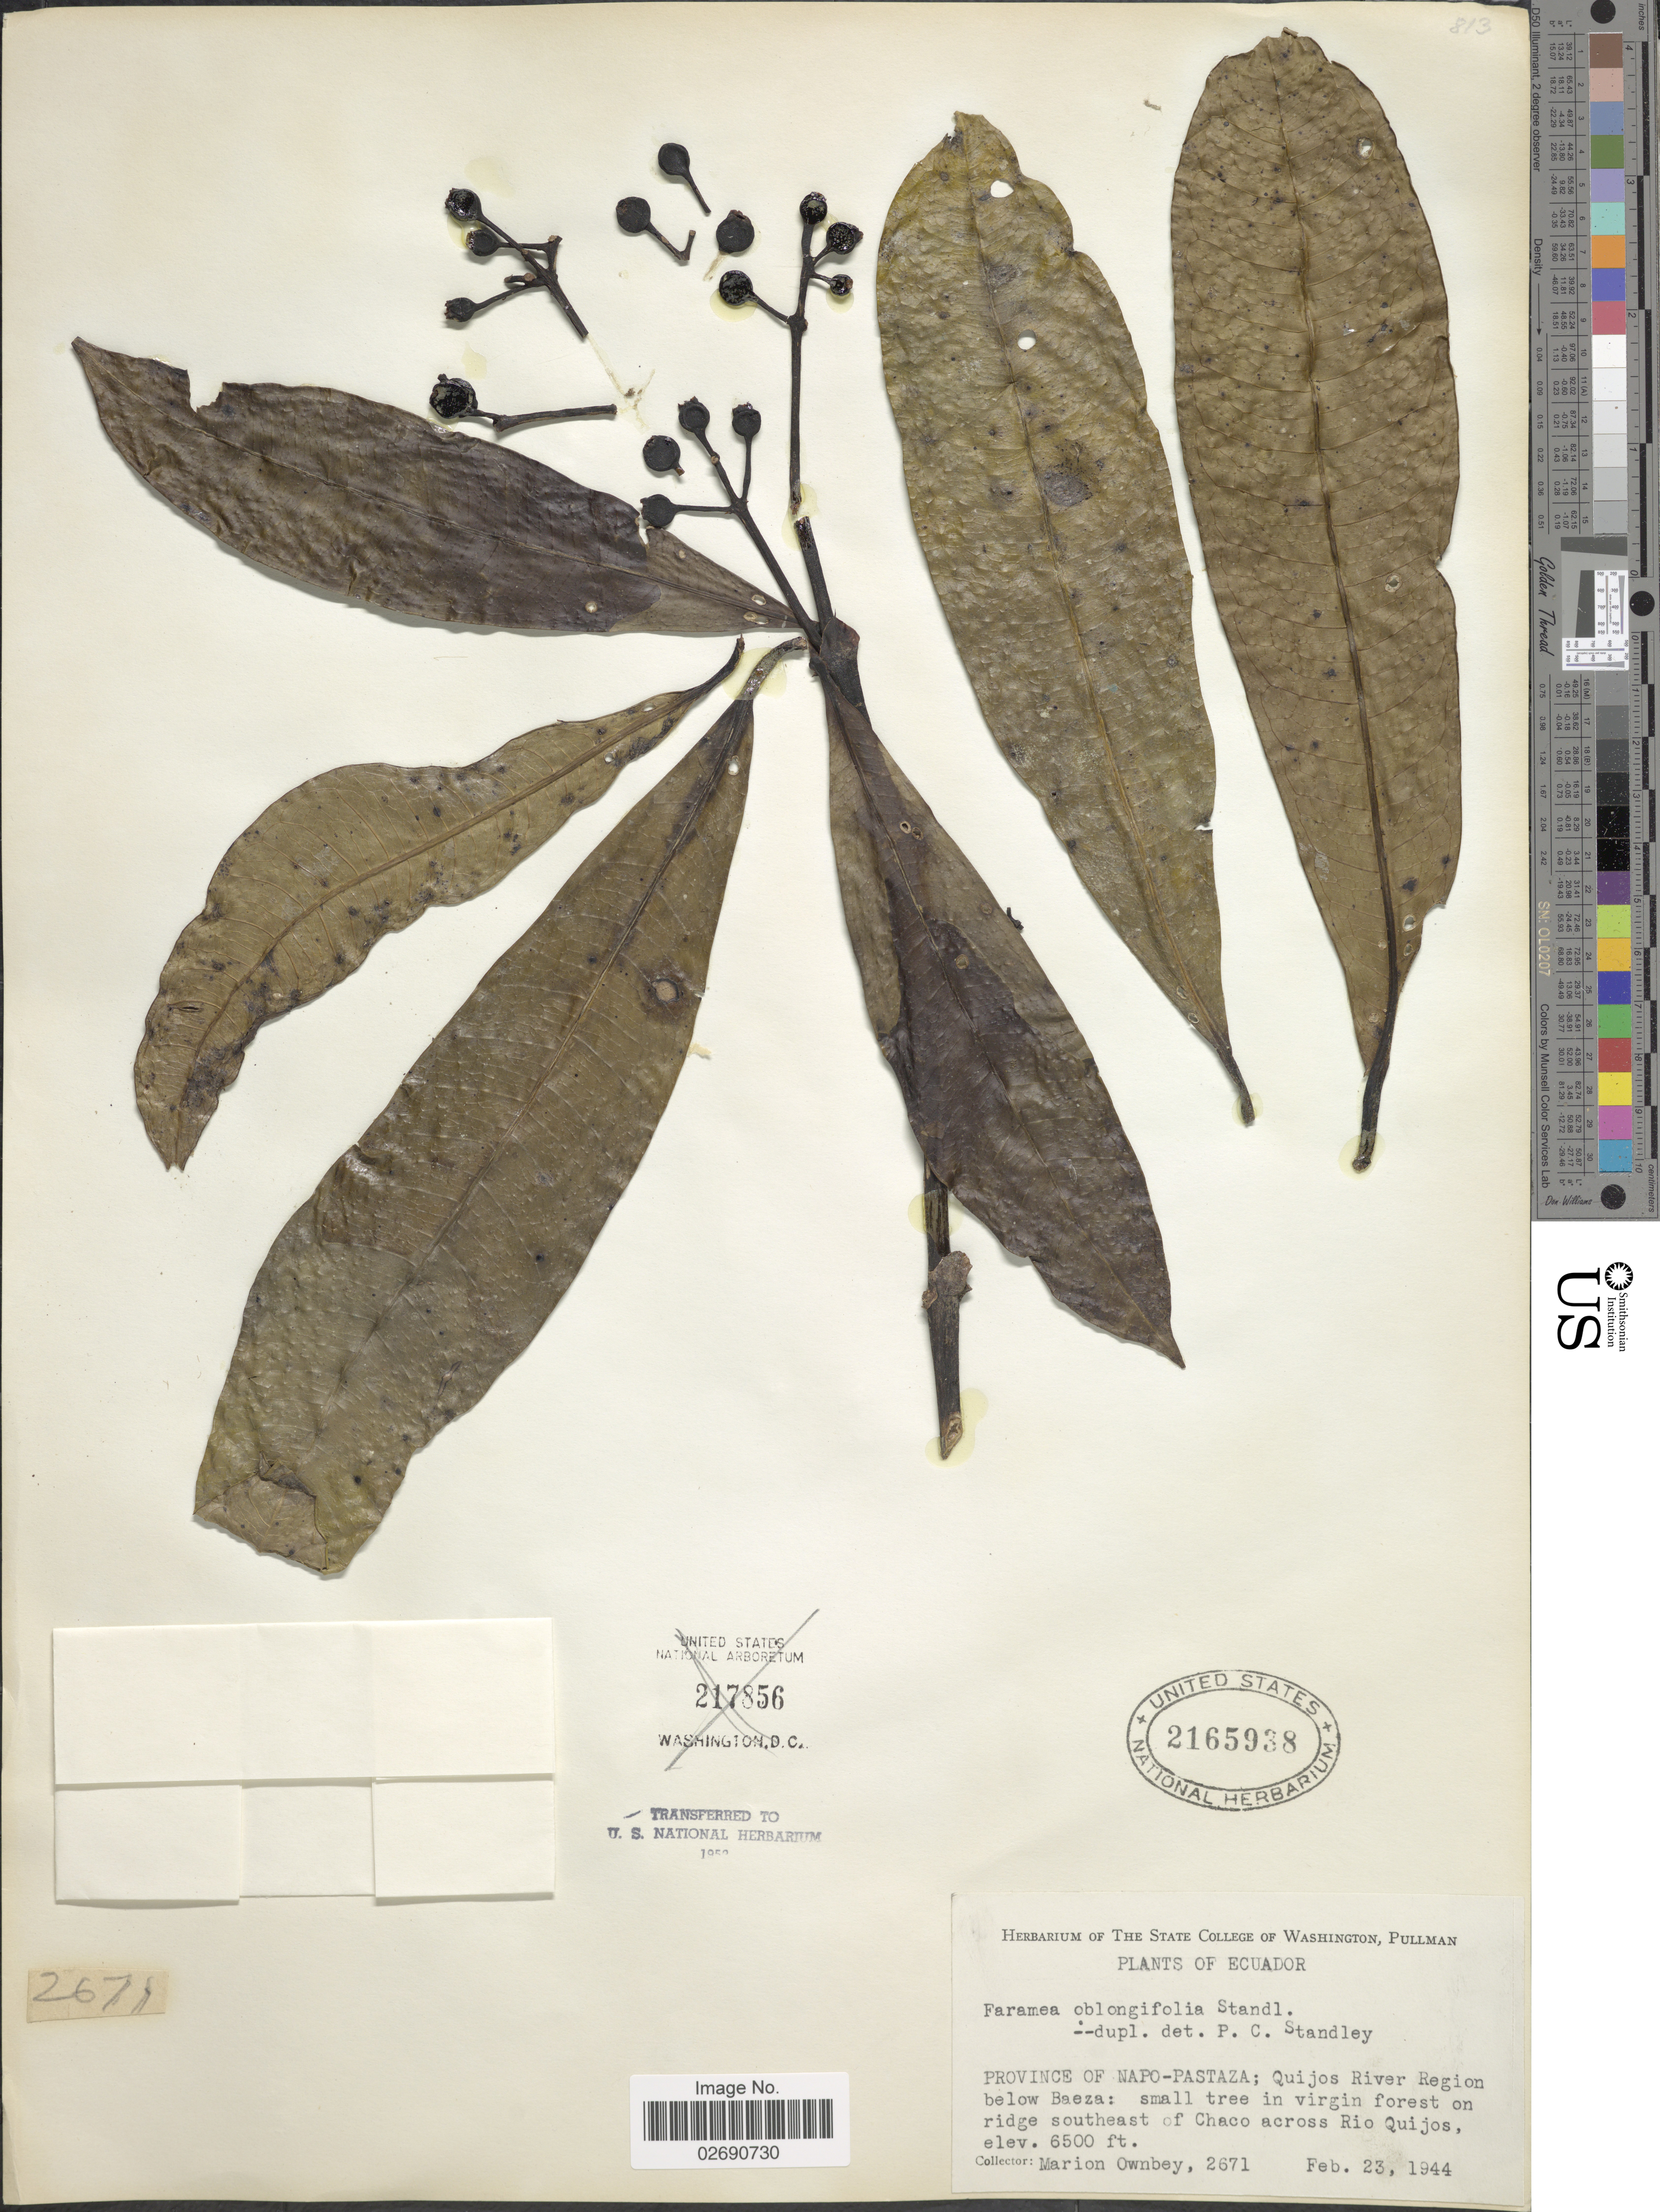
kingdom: Plantae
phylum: Tracheophyta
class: Magnoliopsida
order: Gentianales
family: Rubiaceae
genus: Faramea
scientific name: Faramea oblongifolia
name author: Standl.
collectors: F. M. Ownbey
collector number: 2671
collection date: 1944-02-23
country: Ecuador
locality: Province of Napo-Pastaza; Quijos River Region below Baez: small tree in virgin forest on ridge southeast of Chaco across Rio Quijos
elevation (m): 1981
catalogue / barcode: US 2165938